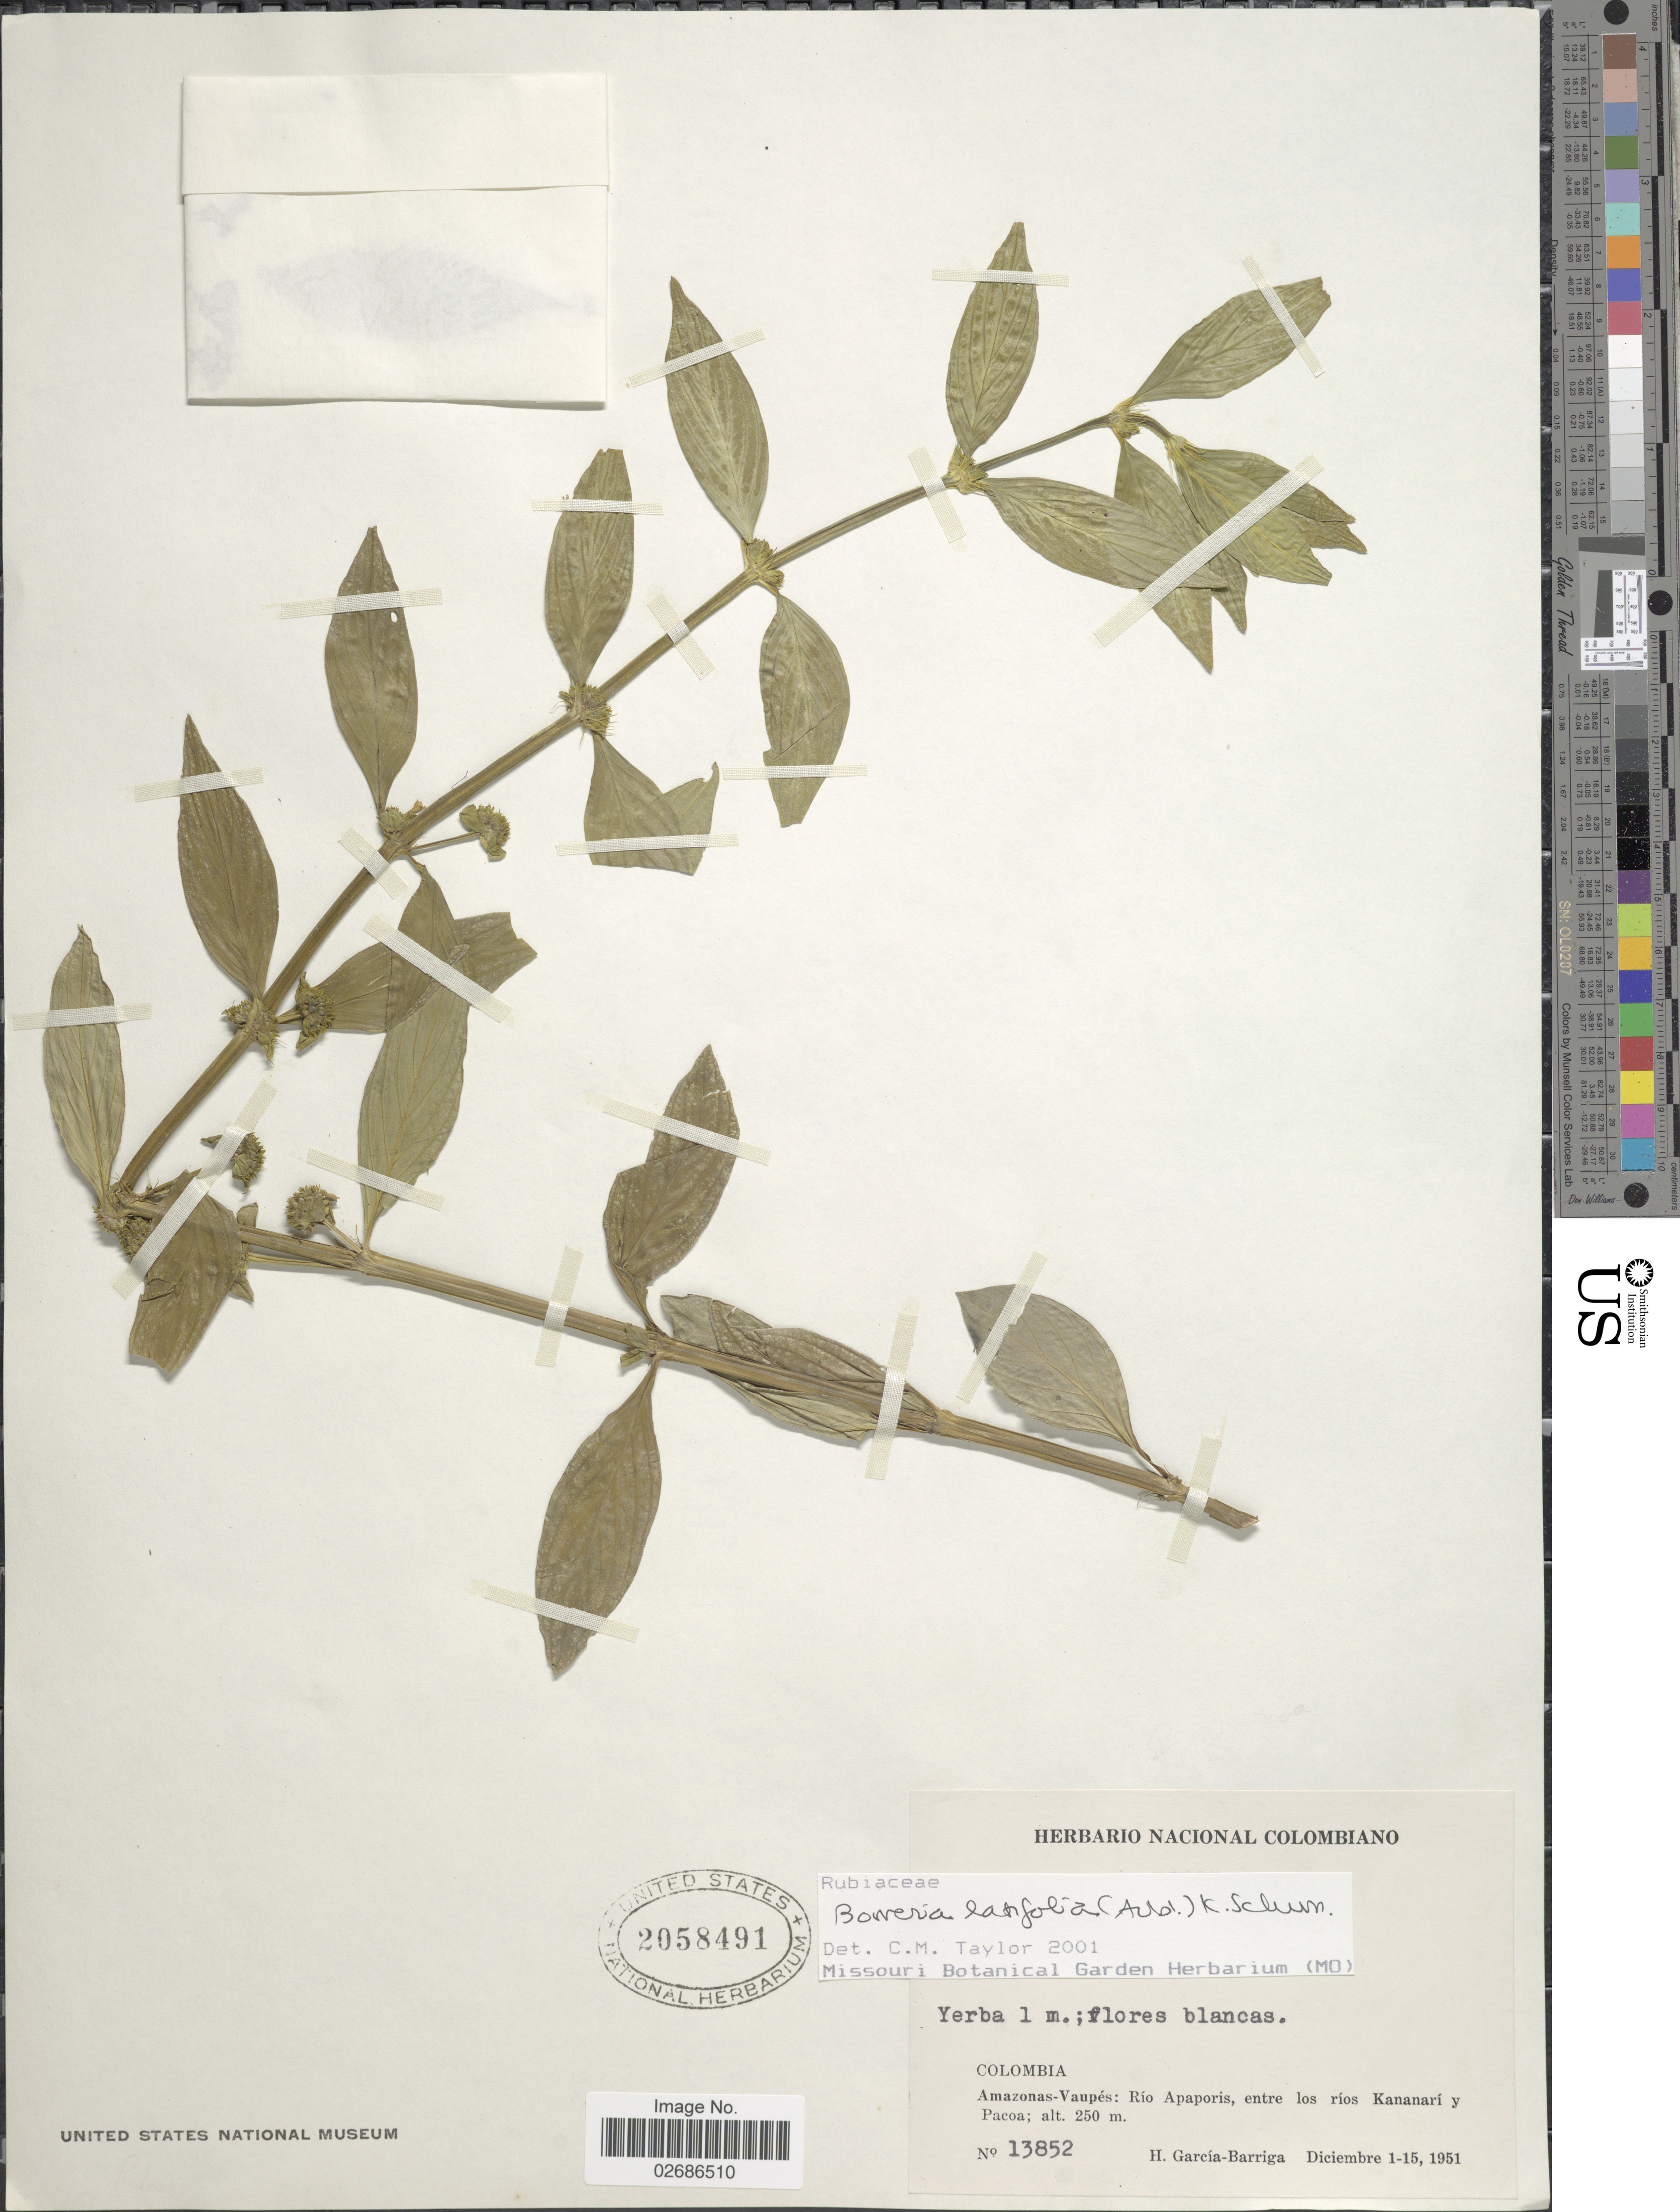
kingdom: Plantae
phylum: Tracheophyta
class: Magnoliopsida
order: Gentianales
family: Rubiaceae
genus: Borreria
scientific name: Borreria latifolia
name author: (Aubl.) K. Schum.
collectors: H. García Barriga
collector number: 13852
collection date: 1951-12-01/1951-12-15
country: Colombia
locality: Amazonas-Vaupes, Rio Apaporis: entre el rio Pacoa y el Kananari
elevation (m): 250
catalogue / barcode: US 2058491